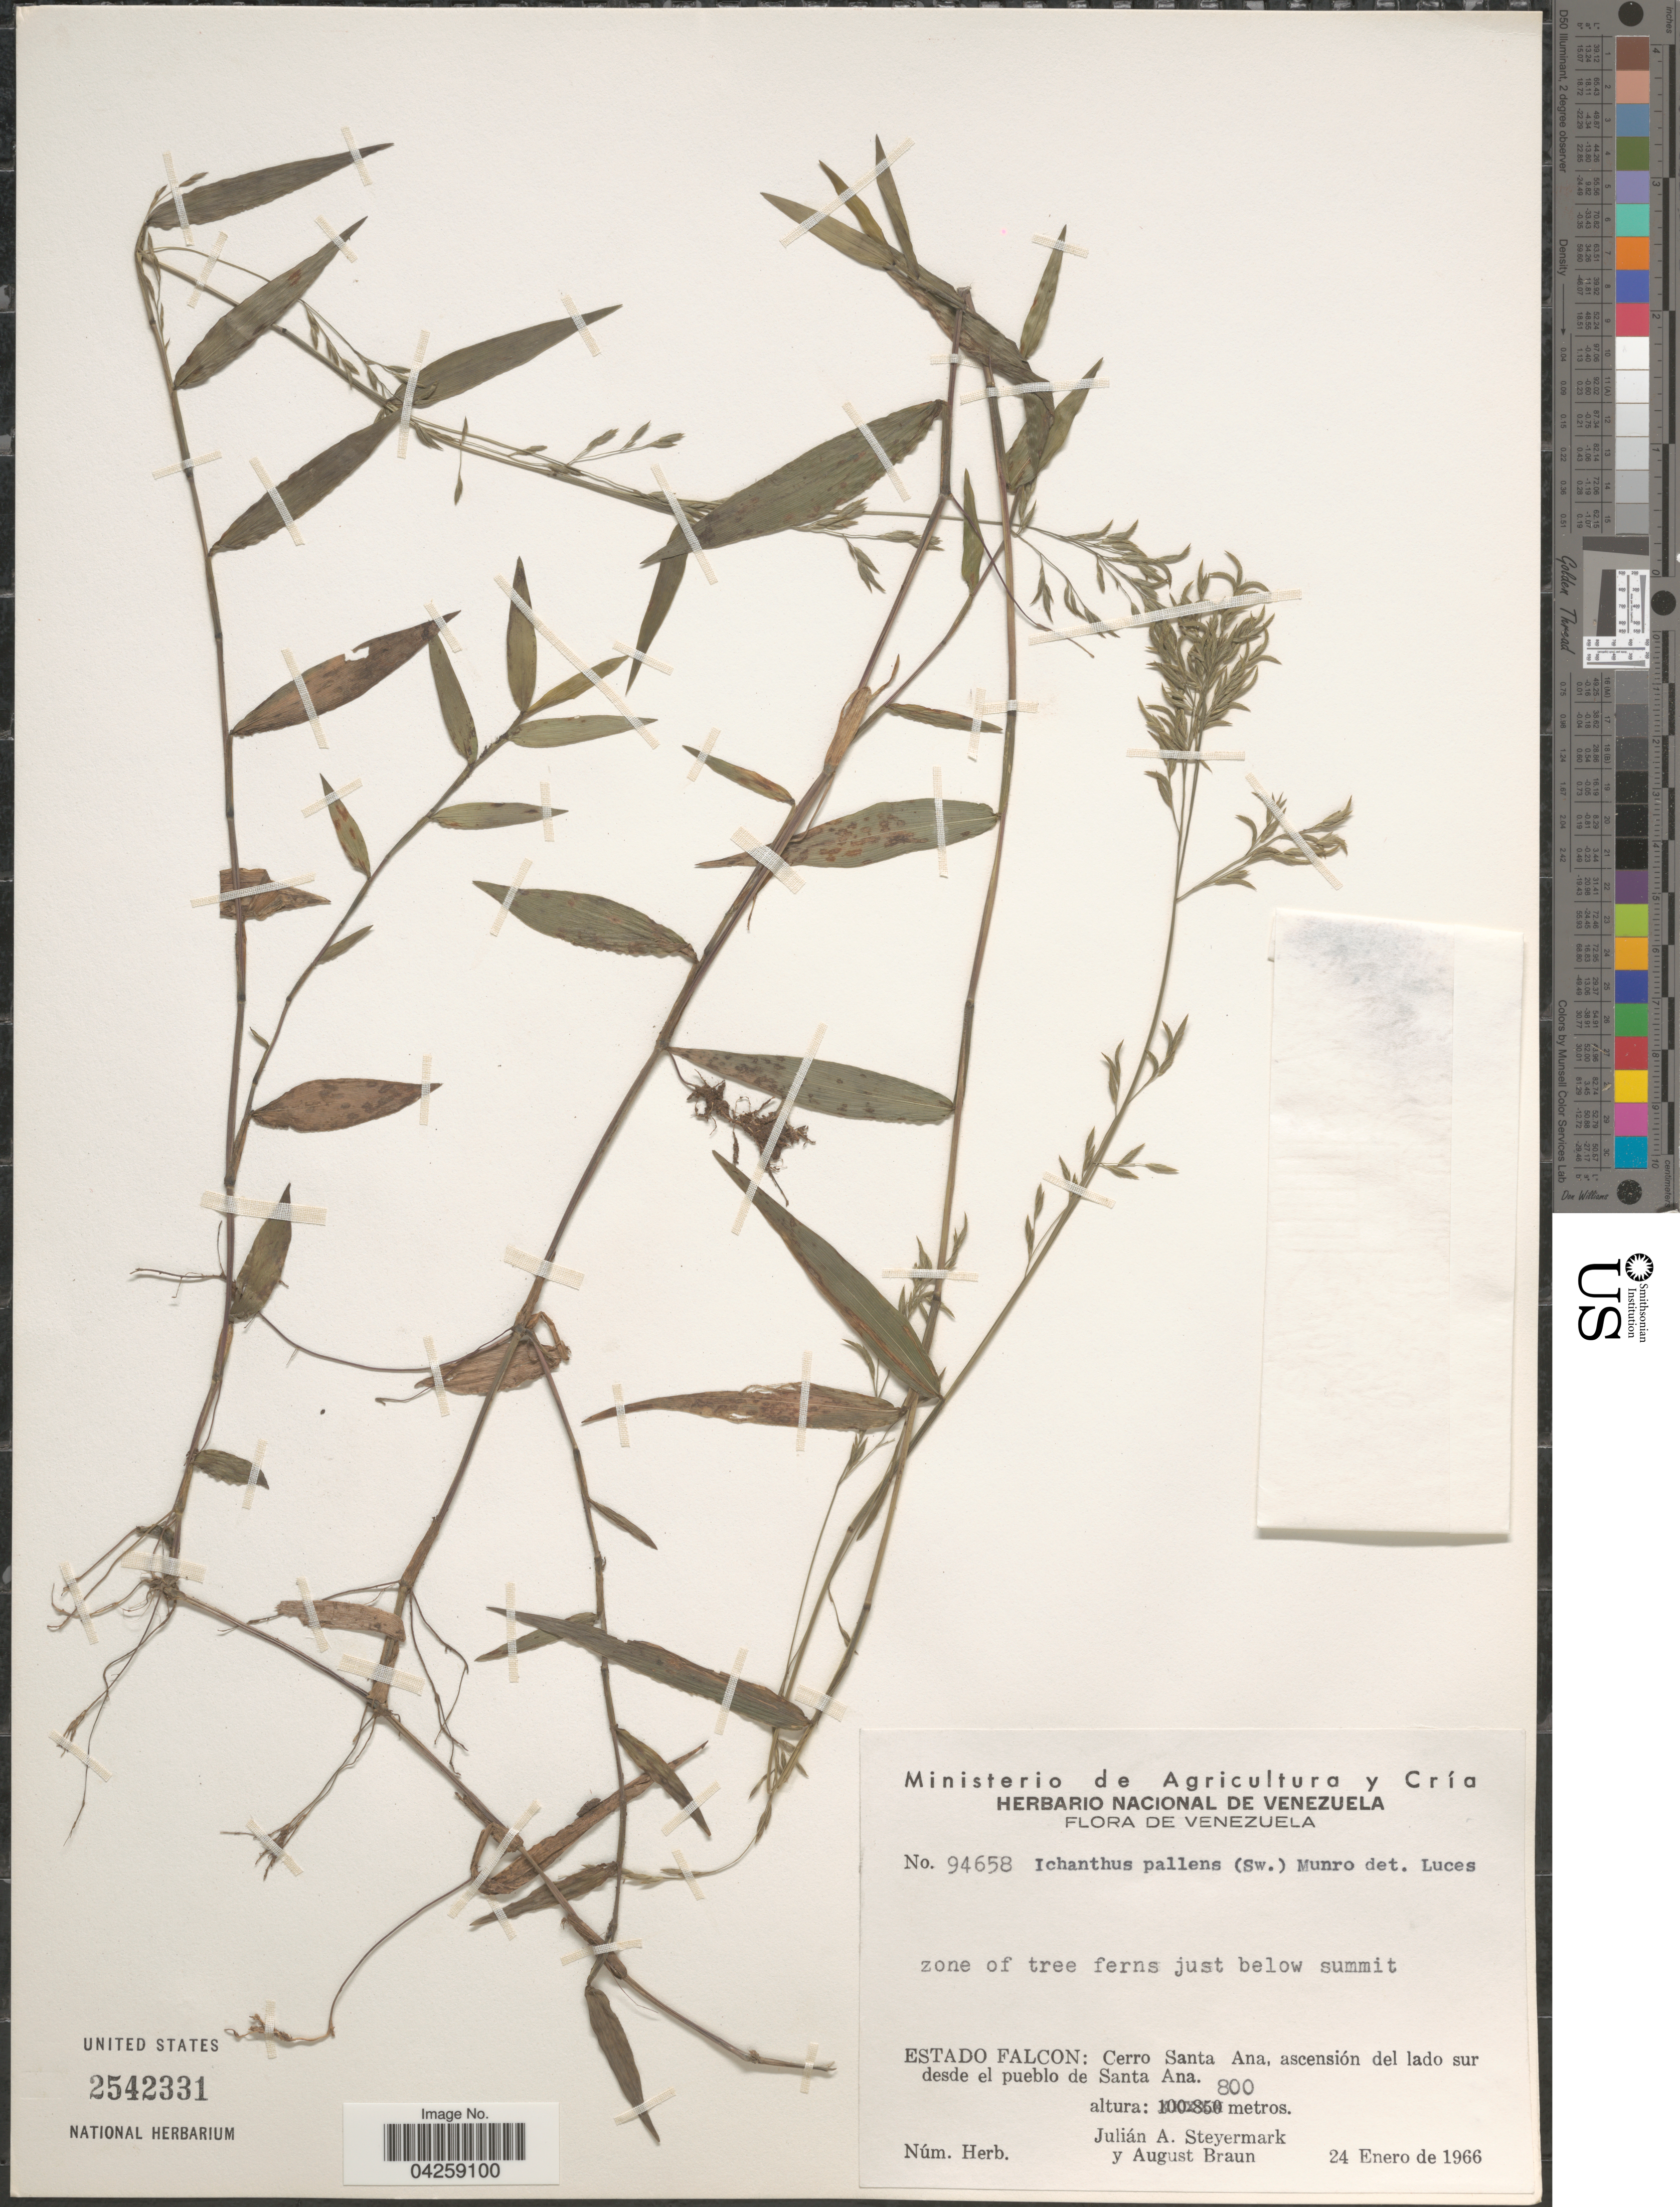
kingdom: Plantae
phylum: Tracheophyta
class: Liliopsida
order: Poales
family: Poaceae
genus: Ichnanthus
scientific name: Ichnanthus pallens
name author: (Sw.) Munro ex Benth.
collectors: J. Steyermark & A. Braun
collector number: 94658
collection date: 1966-01-24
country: Venezuela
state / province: Falcon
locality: Zone of tree ferns just below summit. Cerro Santa Ana, ascensión del lado sur desde el pueblo de Santa Ana.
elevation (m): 800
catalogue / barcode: US 2542331